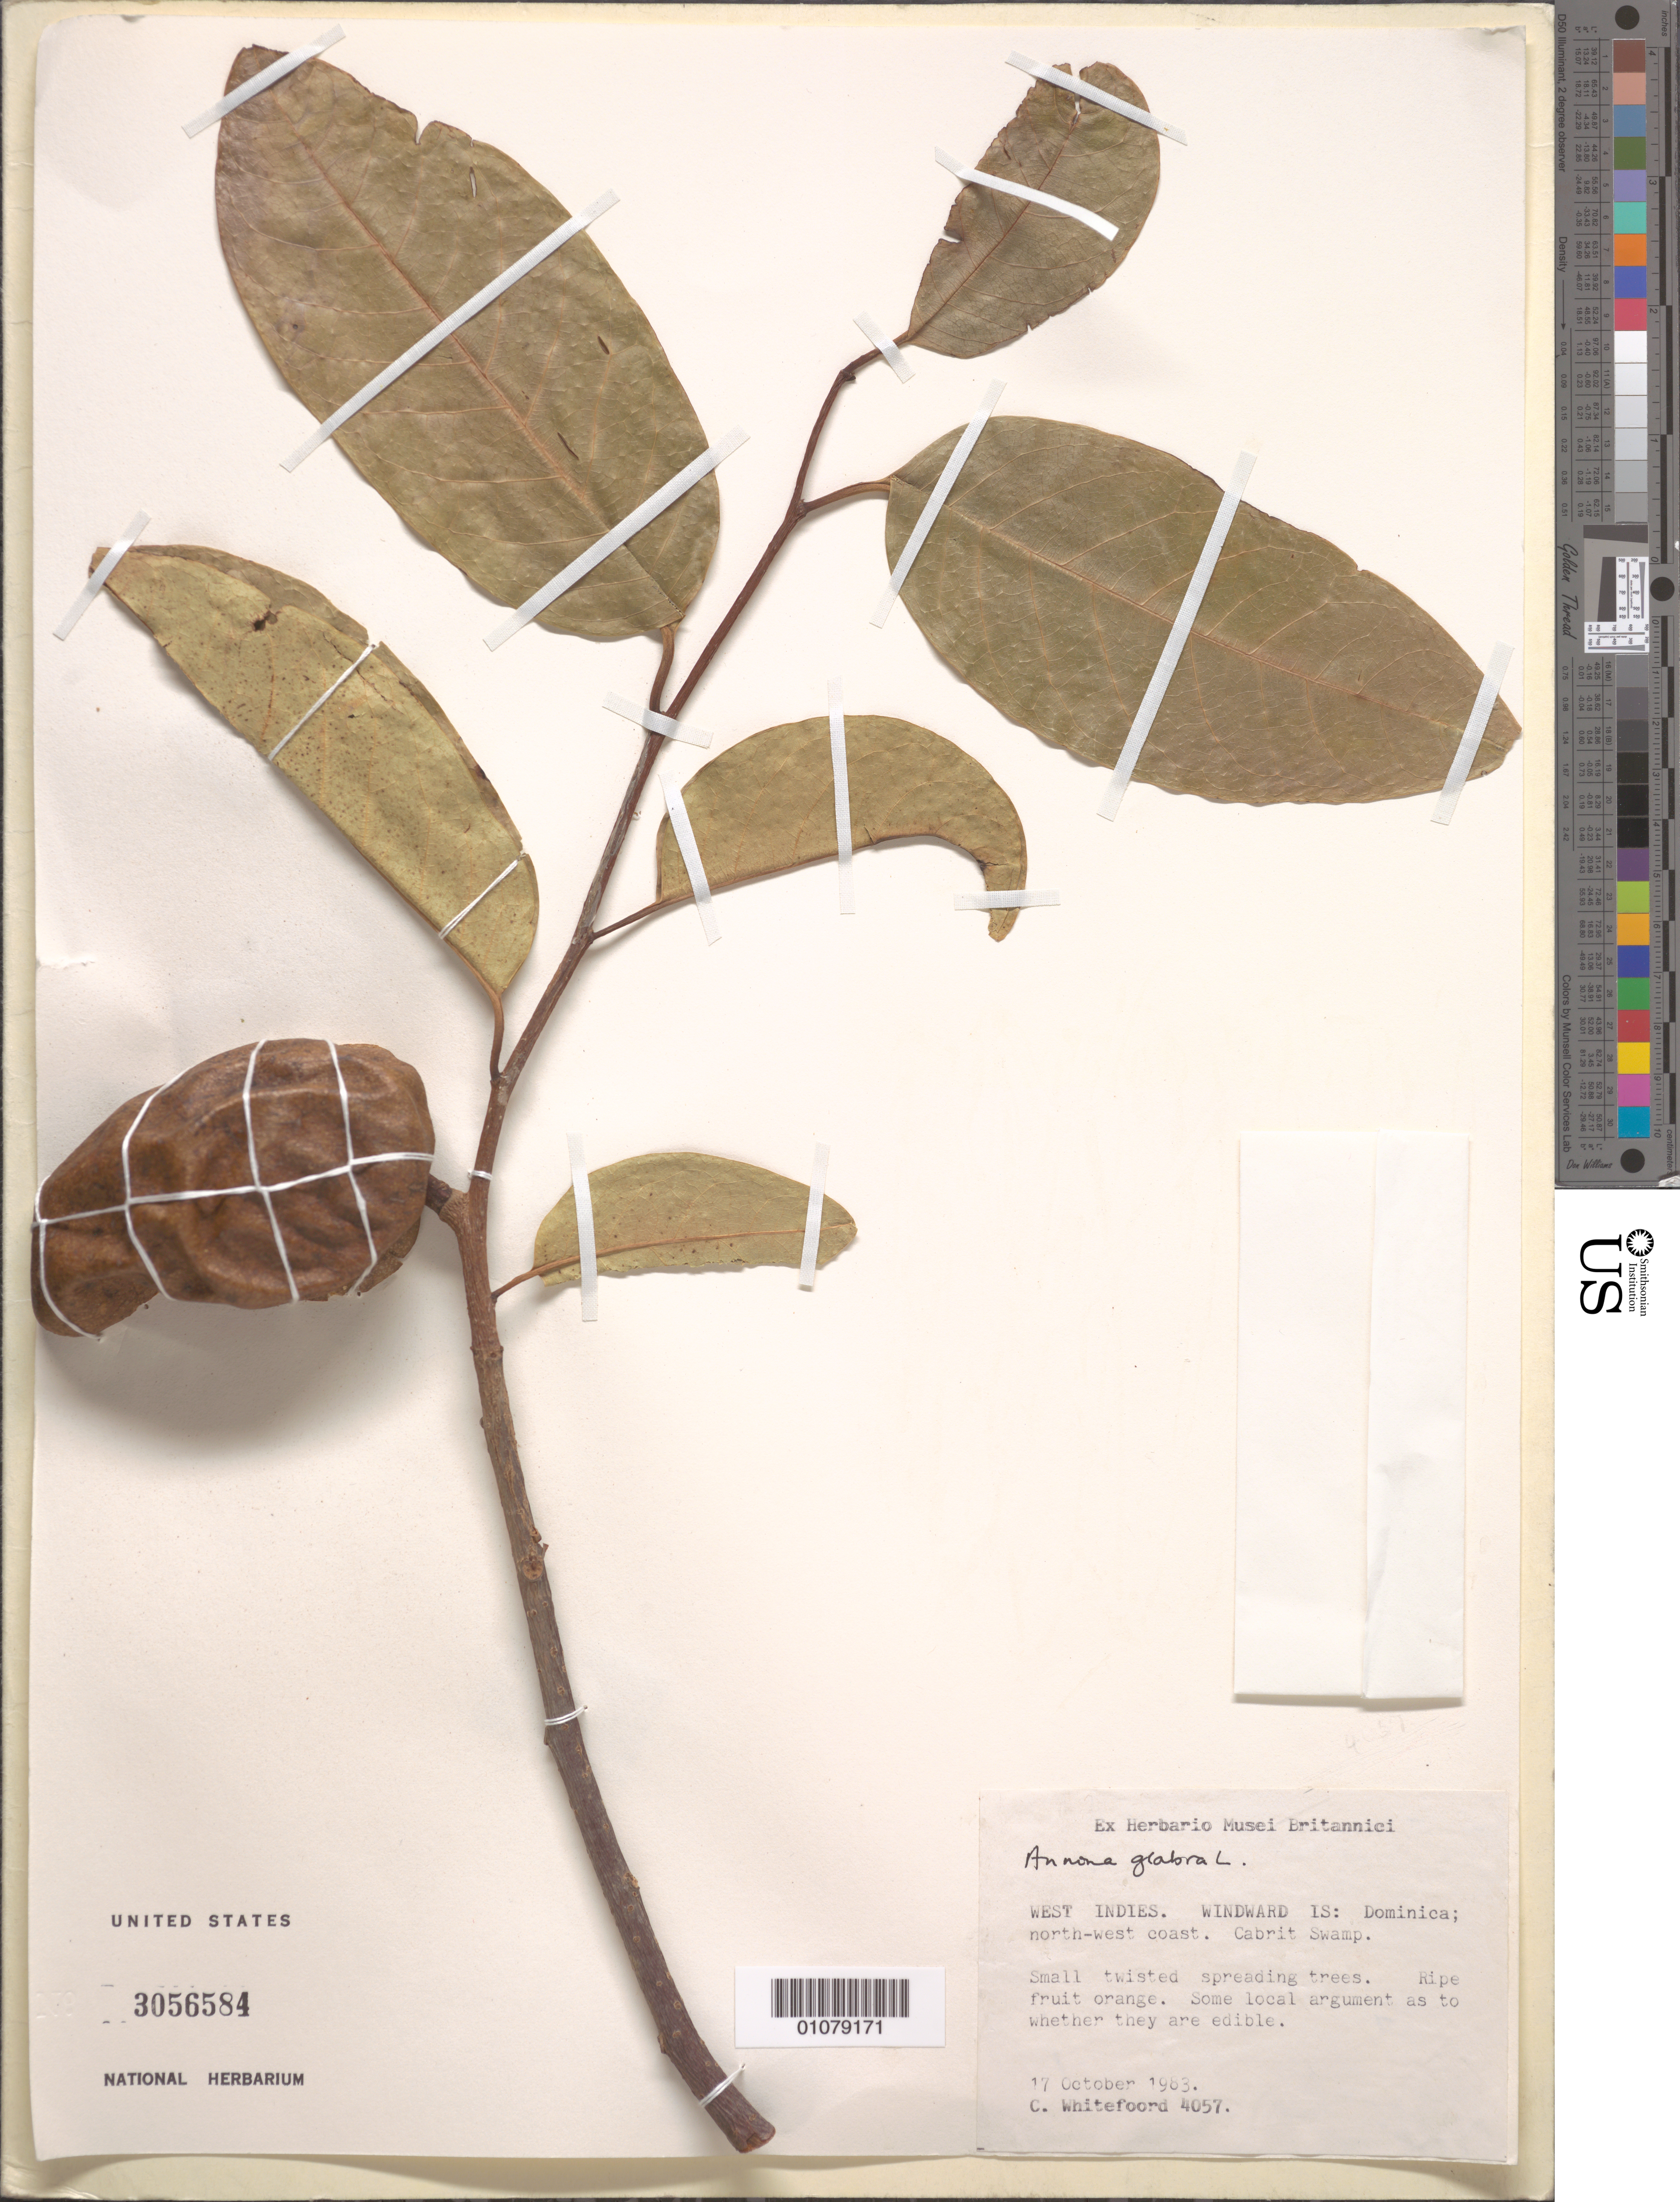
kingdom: Plantae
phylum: Tracheophyta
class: Magnoliopsida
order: Magnoliales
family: Annonaceae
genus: Annona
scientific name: Annona glabra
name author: L.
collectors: C. Whitefoord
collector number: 4057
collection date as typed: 17 Oct 1983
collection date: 1983-10-17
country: Dominica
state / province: St. John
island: Dominica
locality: N.W coast. Cabrit Swamp.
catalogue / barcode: US 3056584